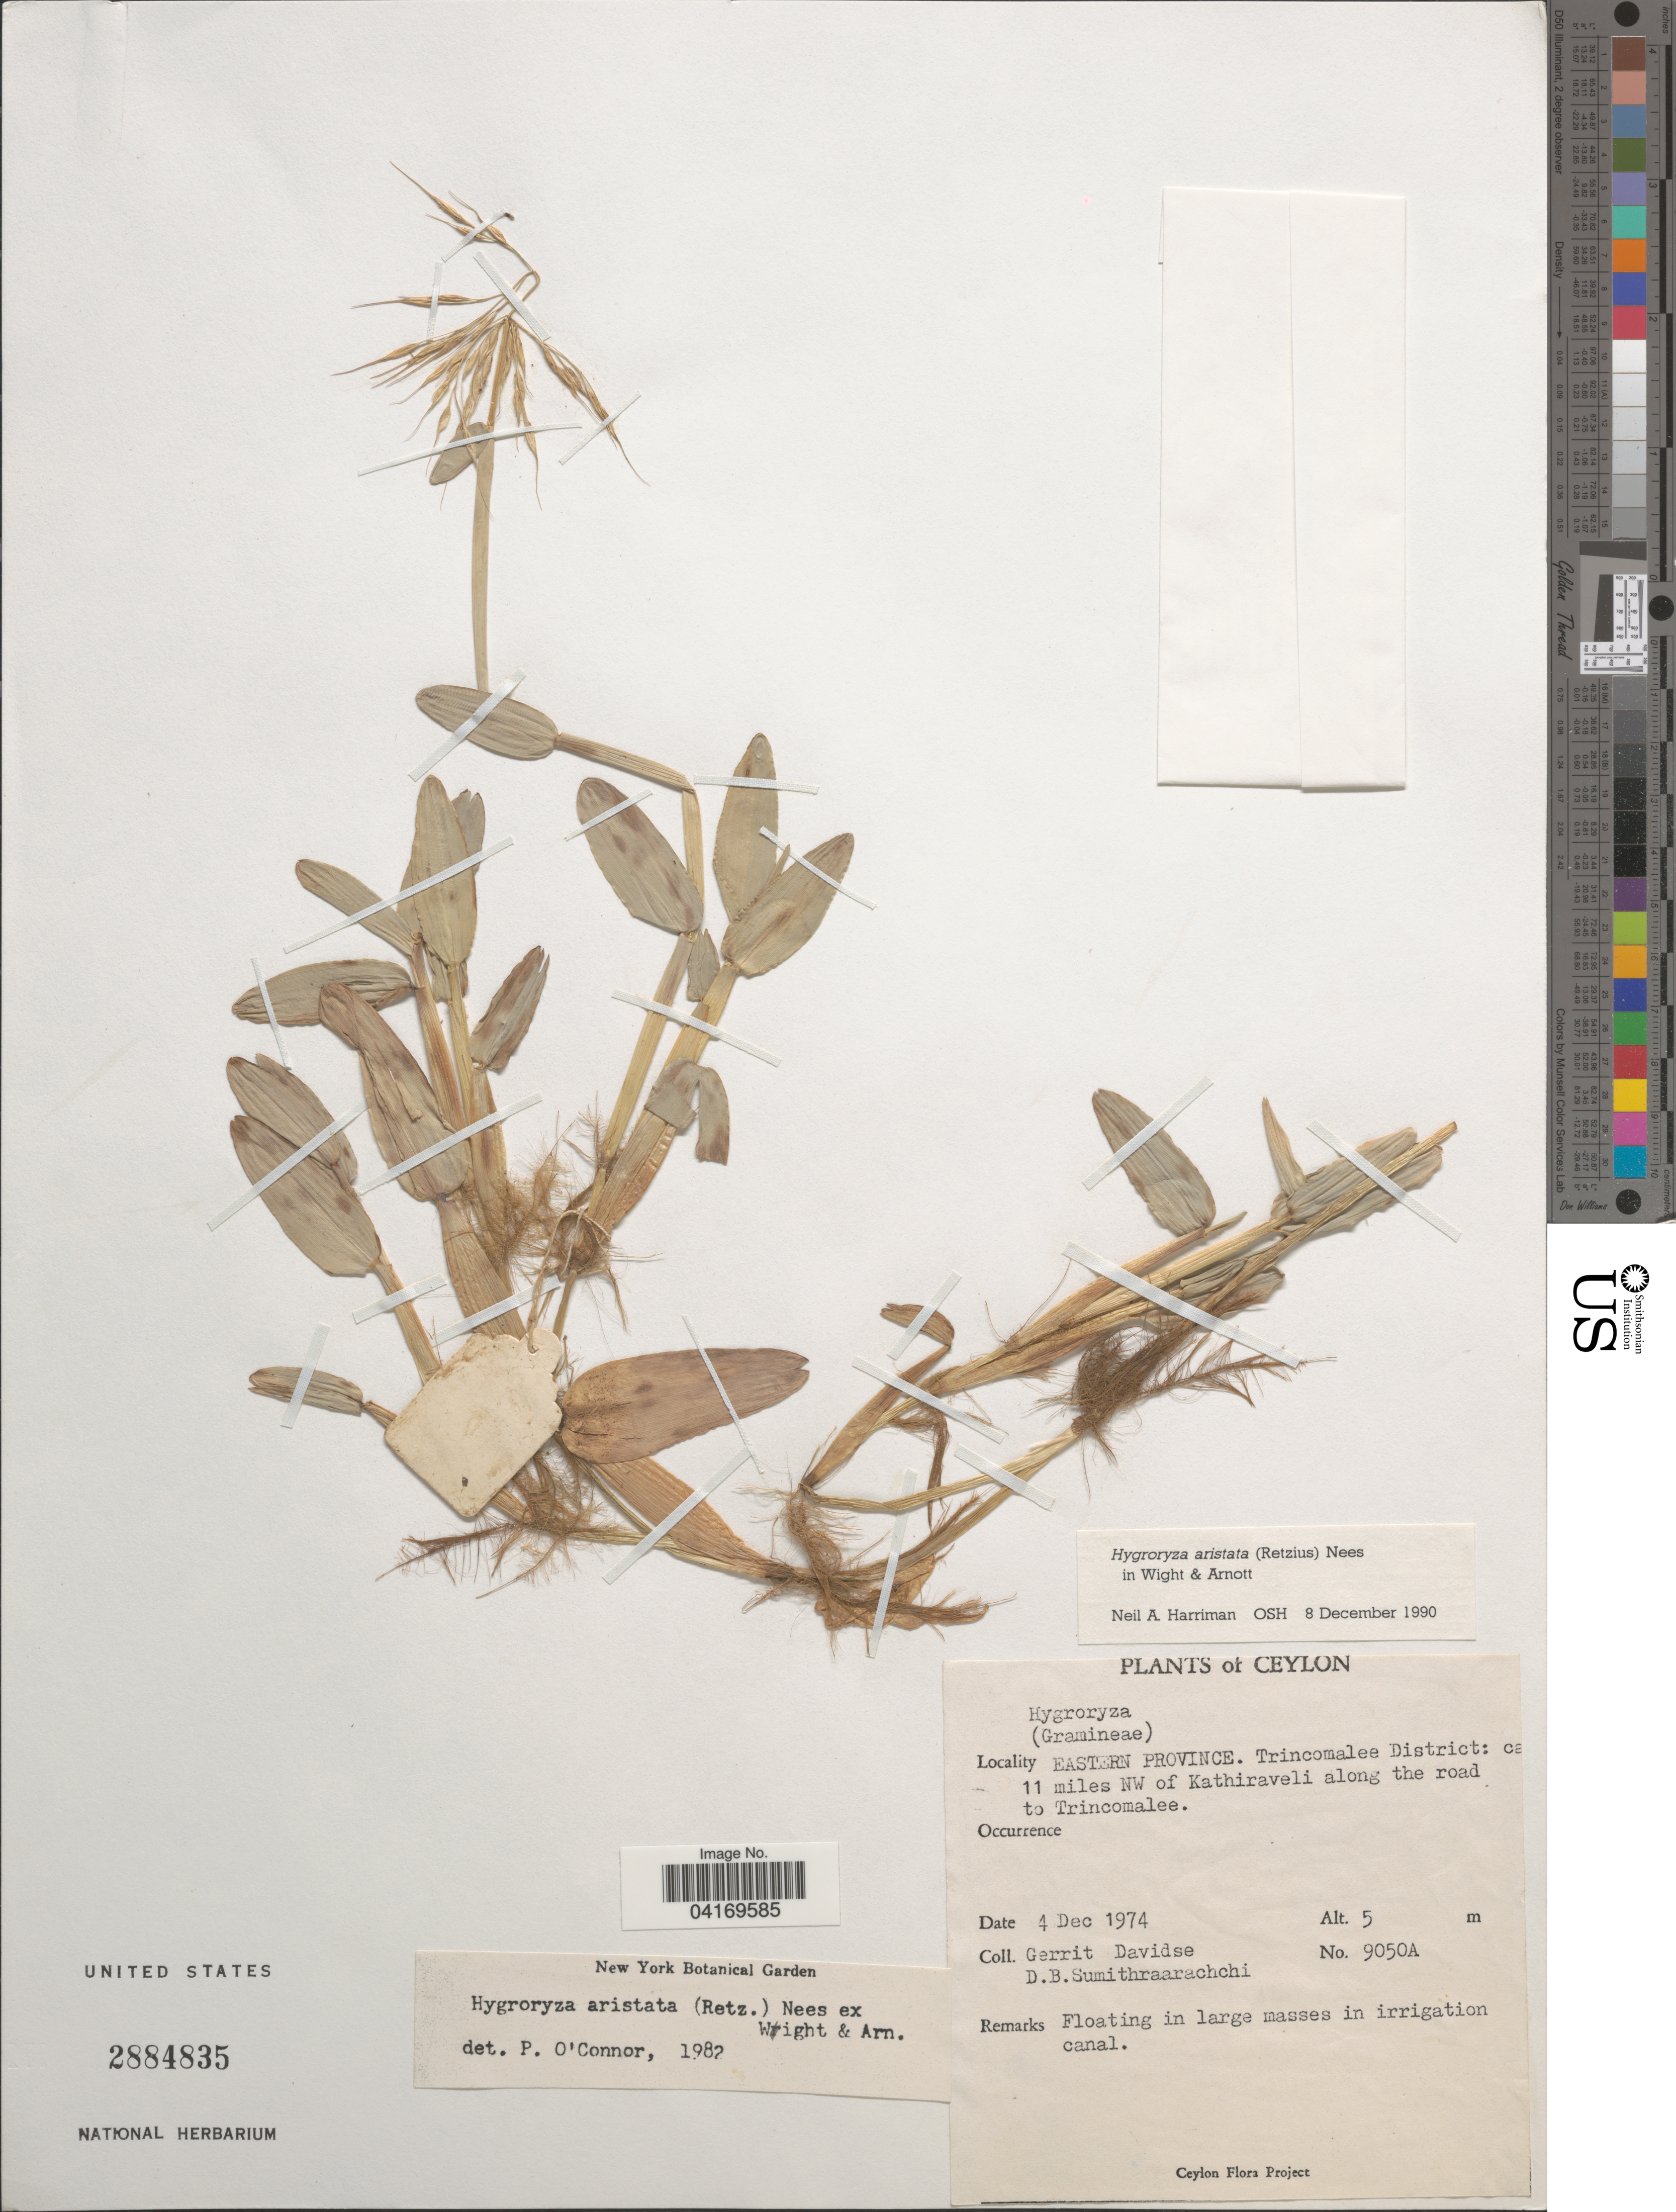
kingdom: Plantae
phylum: Tracheophyta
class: Liliopsida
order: Poales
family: Poaceae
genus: Hygroryza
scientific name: Hygroryza aristata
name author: (Retz.) Nees ex Wright & Arn.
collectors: G. Davidse & D. B. Sumithraarachchi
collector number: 9050A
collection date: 1974-12-04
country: Sri Lanka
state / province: Eastern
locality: Ceylon. Eastern Province. Trincomalee District: ca. 11 miles NW of Kathiraveli along the road to Trincomalee.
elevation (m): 5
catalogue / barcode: US 2884835